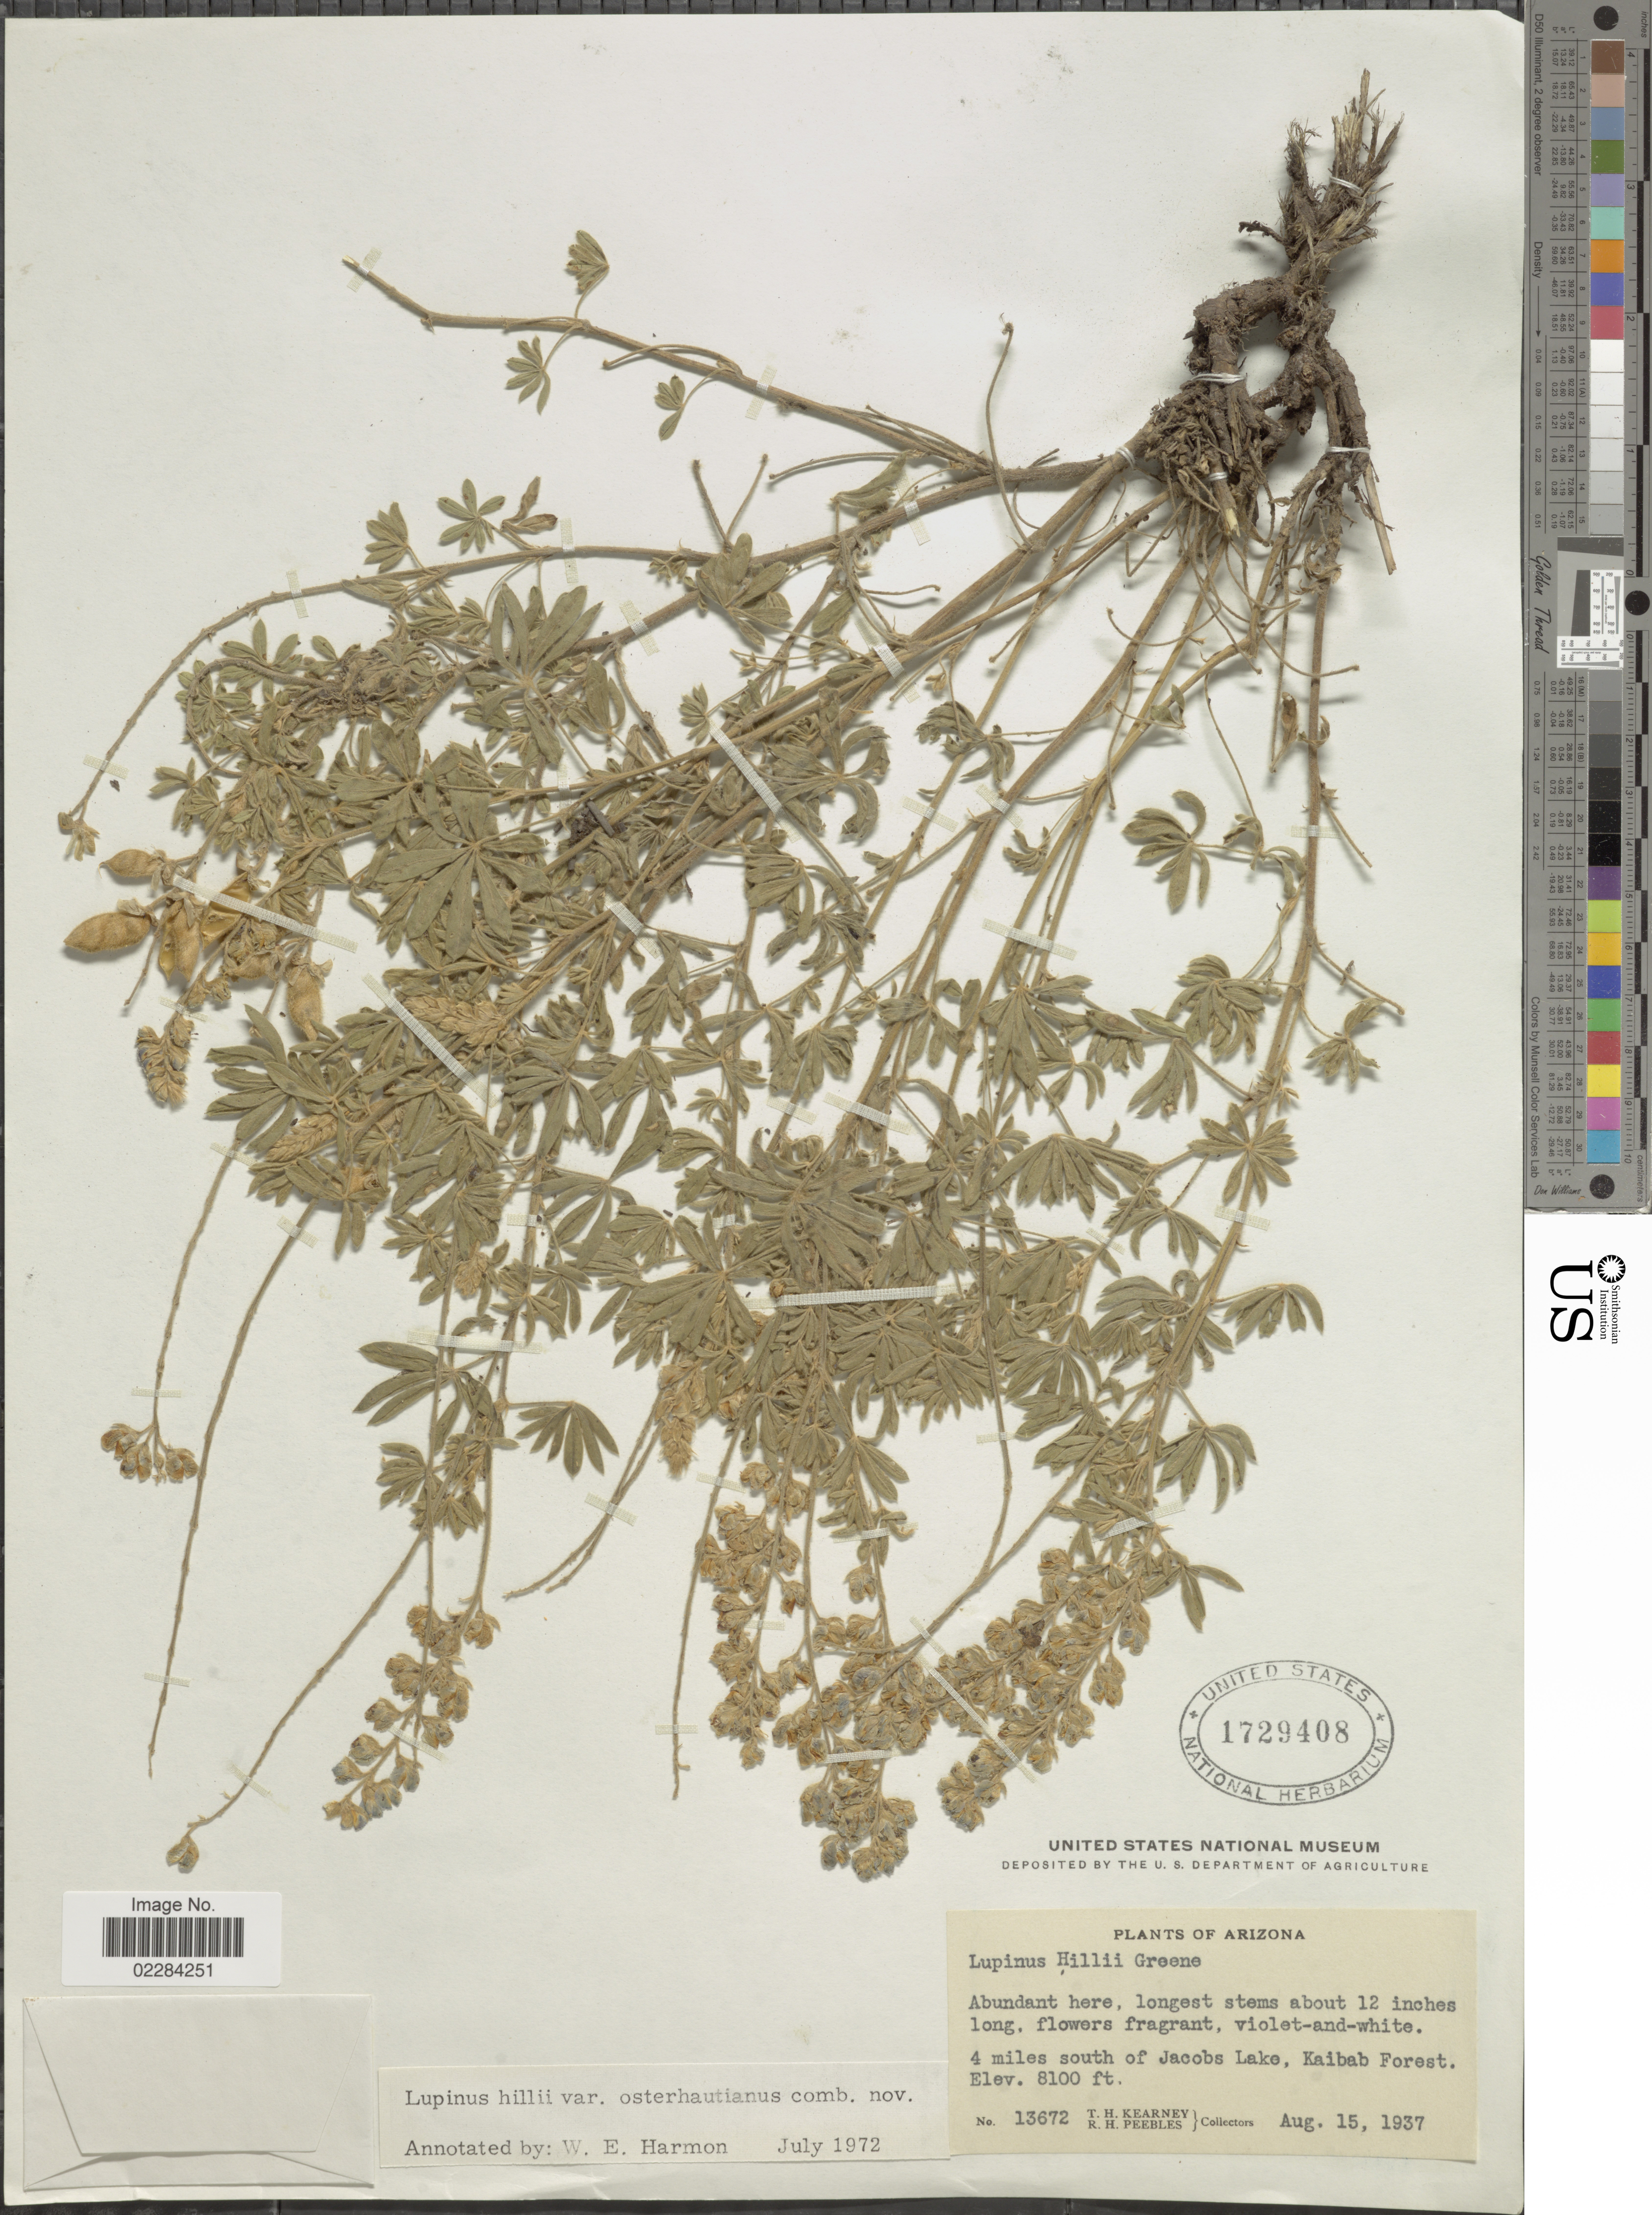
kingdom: Plantae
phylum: Tracheophyta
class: Magnoliopsida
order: Fabales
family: Fabaceae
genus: Lupinus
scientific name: Lupinus hillii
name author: Greene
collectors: T. H. Kearney & R. H. Peebles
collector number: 13672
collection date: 1937-08-15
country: United States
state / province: Arizona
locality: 4 miles south of jacobs Lake, Kaibab Forest.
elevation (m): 2469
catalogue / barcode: US 1729408